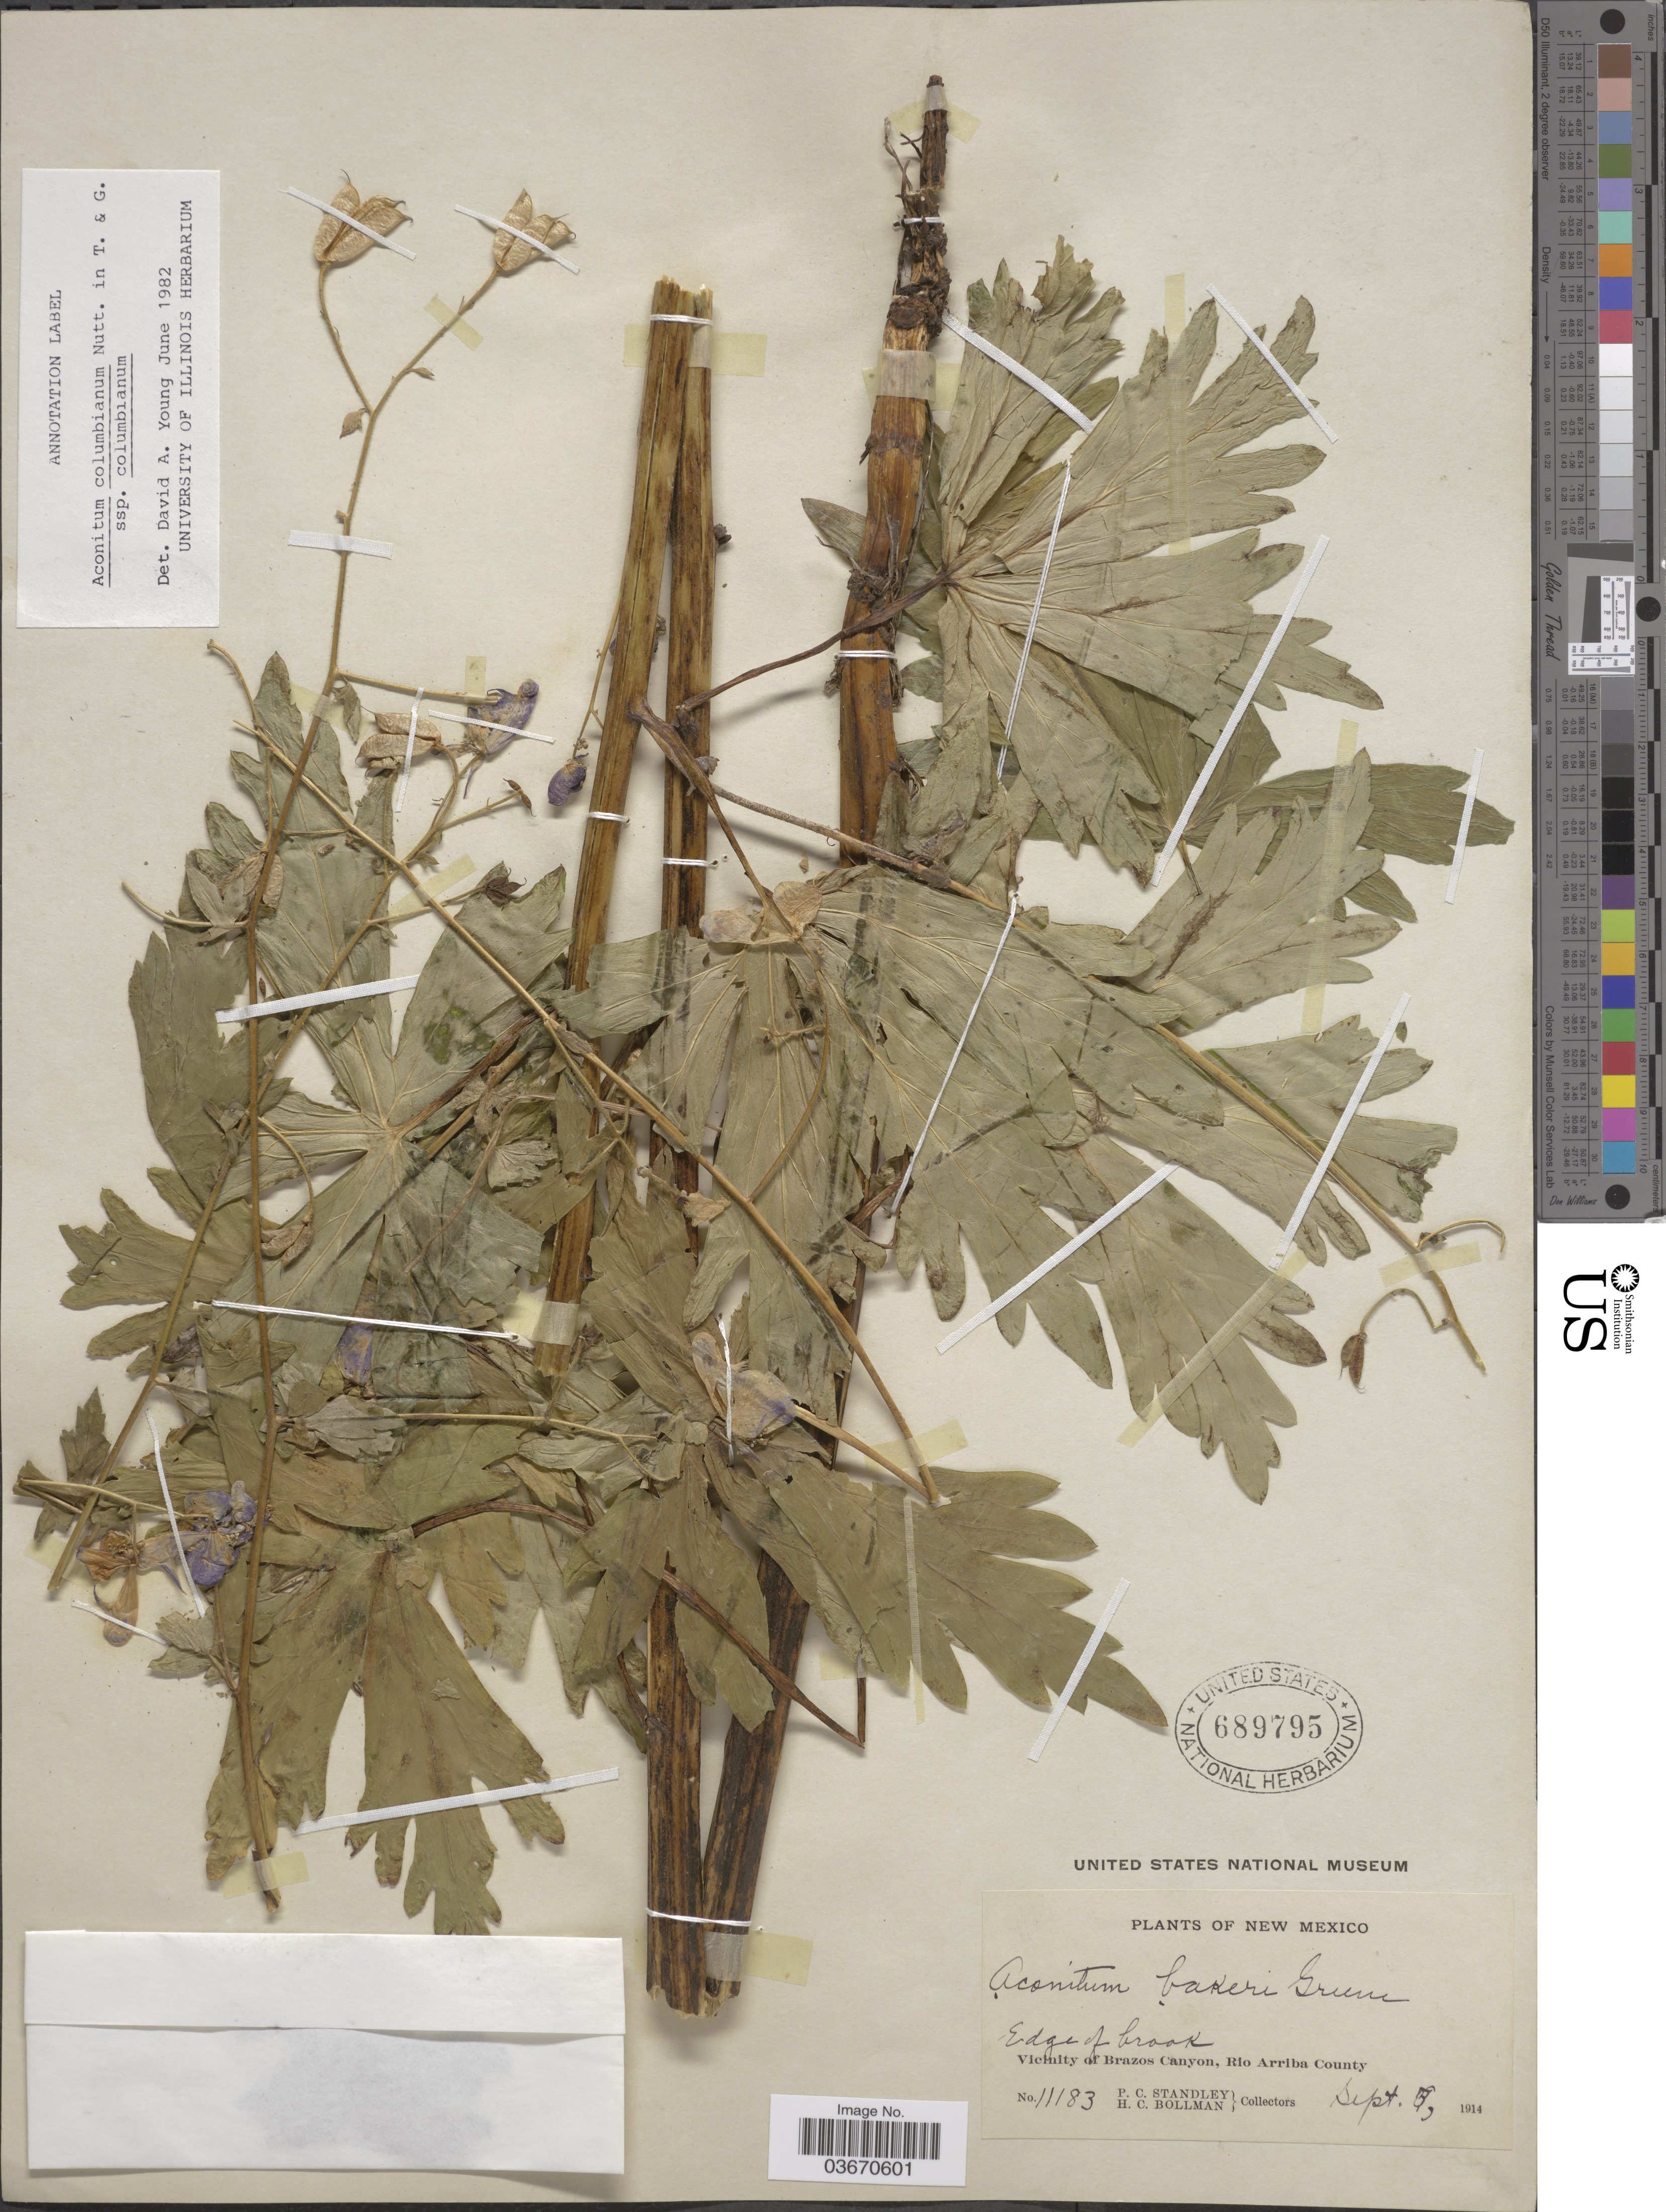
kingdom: Plantae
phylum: Tracheophyta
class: Magnoliopsida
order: Ranunculales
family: Ranunculaceae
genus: Aconitum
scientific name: Aconitum columbianum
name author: Nutt.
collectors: P. C. Standley & H. C. Bollman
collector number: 11183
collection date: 1914-09-07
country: United States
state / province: New Mexico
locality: Edge of brook. Vicinity of Brazos Canyon, Rio Arriba County.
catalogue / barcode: US 689795